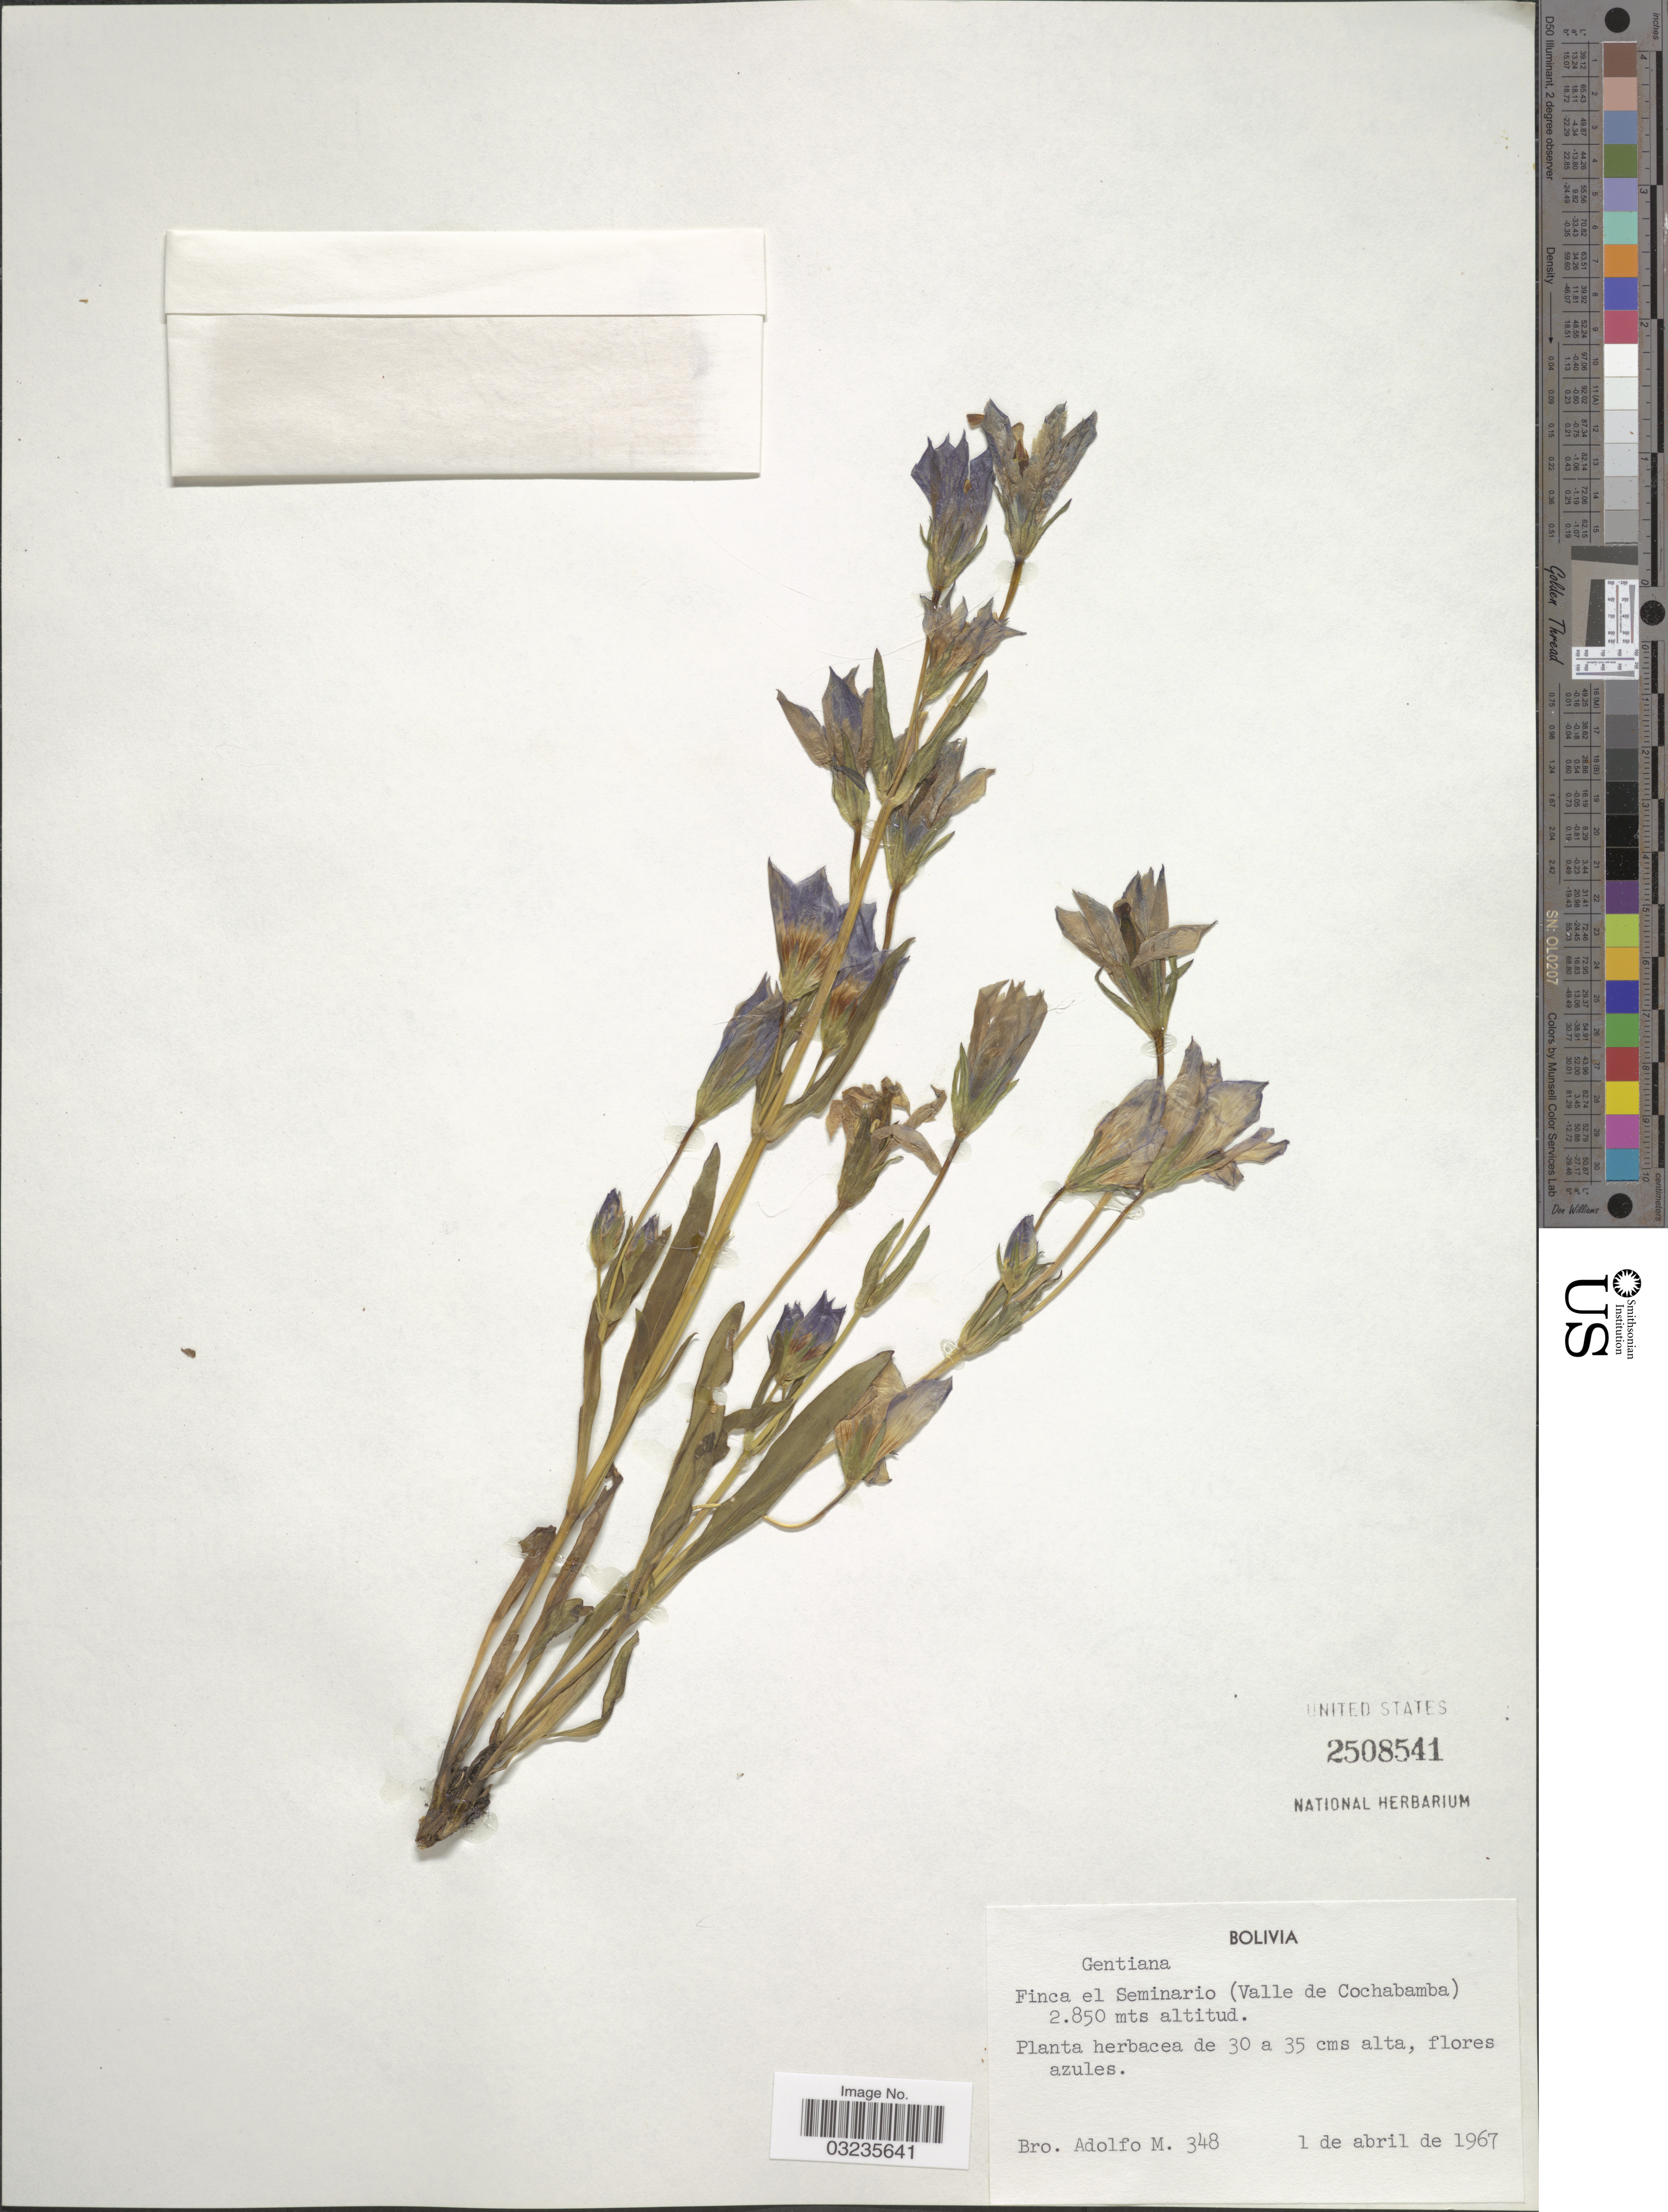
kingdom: Plantae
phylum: Tracheophyta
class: Magnoliopsida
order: Gentianales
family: Gentianaceae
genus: Gentiana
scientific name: Gentiana sp.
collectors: Bro. Adolfo M.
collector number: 348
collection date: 1967-04-01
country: Bolivia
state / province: Cochabamba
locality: Finca el Seminario (Valle de Cochabamba).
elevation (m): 2850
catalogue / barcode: US 2508541